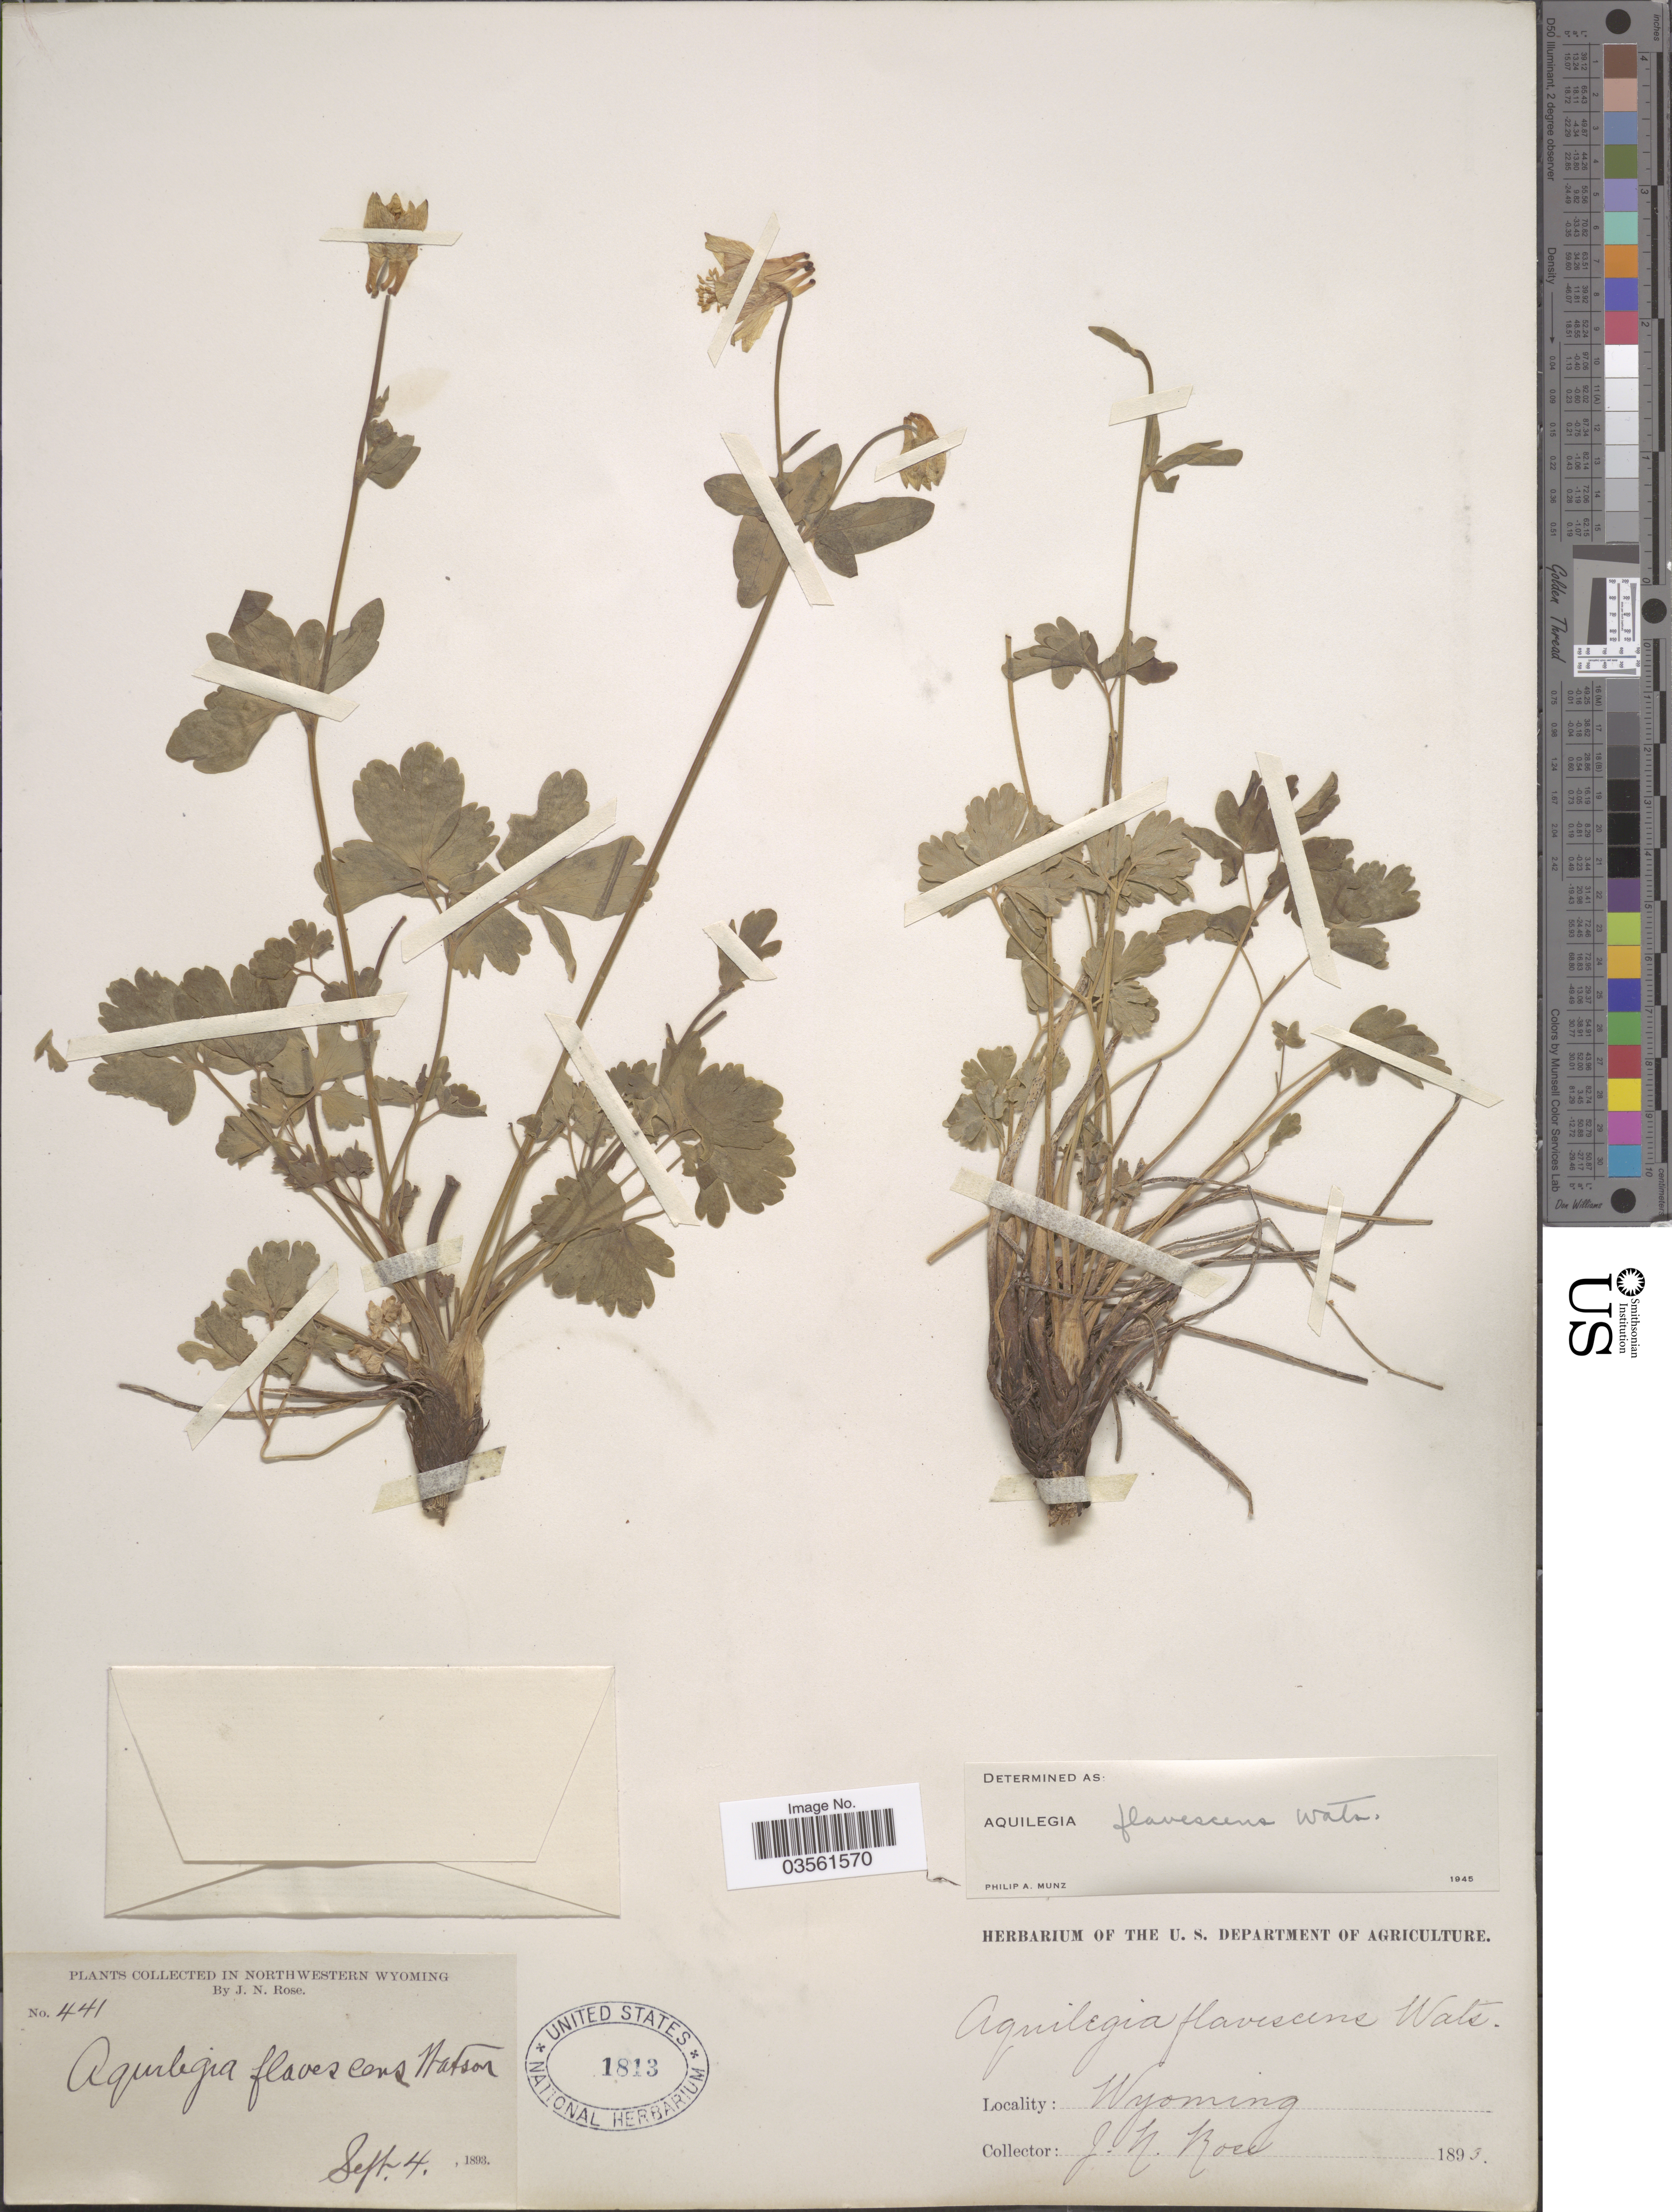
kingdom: Plantae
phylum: Tracheophyta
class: Magnoliopsida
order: Ranunculales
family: Ranunculaceae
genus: Aquilegia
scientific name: Aquilegia flavescens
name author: S. Watson in C. King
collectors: J. N. Rose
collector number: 441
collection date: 1893-09-04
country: United States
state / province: Wyoming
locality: Northwestern Wyoming.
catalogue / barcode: US 1813